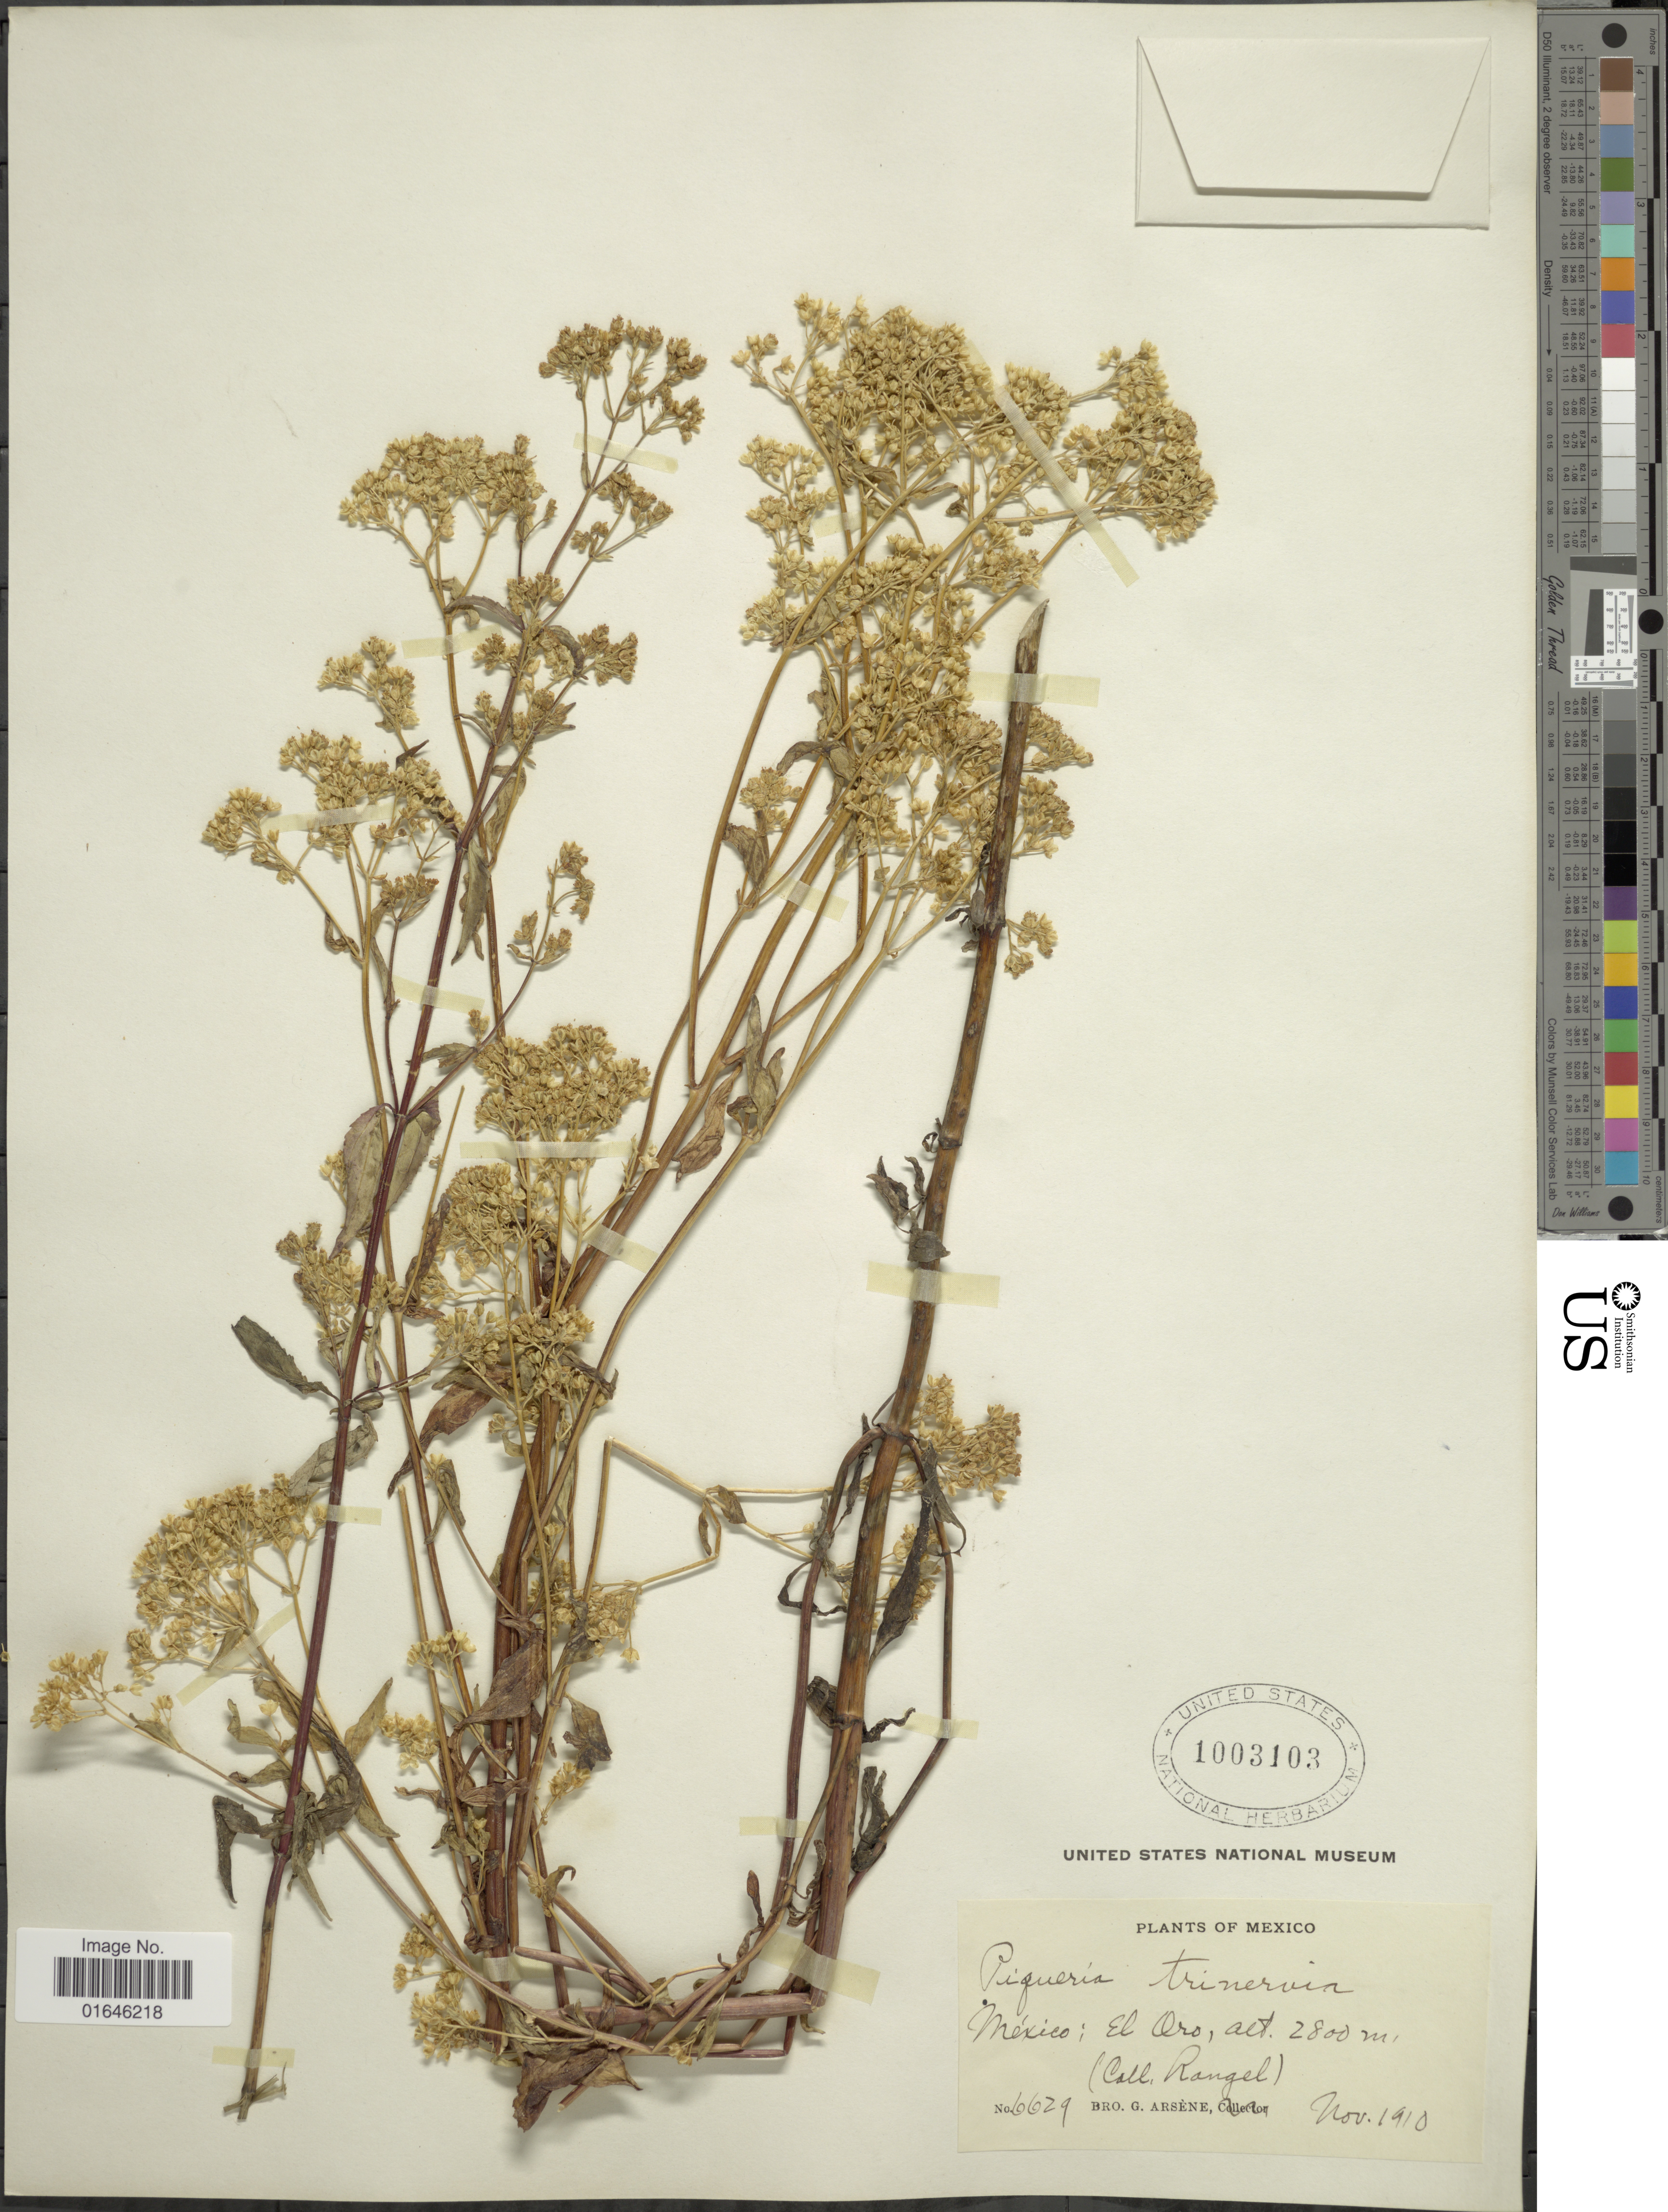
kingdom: Plantae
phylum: Tracheophyta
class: Magnoliopsida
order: Asterales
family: Asteraceae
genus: Piqueria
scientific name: Piqueria trinervia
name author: Cav.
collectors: Rangel & Bro. G. Arsène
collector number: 6629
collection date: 1910-11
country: Mexico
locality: El Oro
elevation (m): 2800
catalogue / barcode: US 1003103